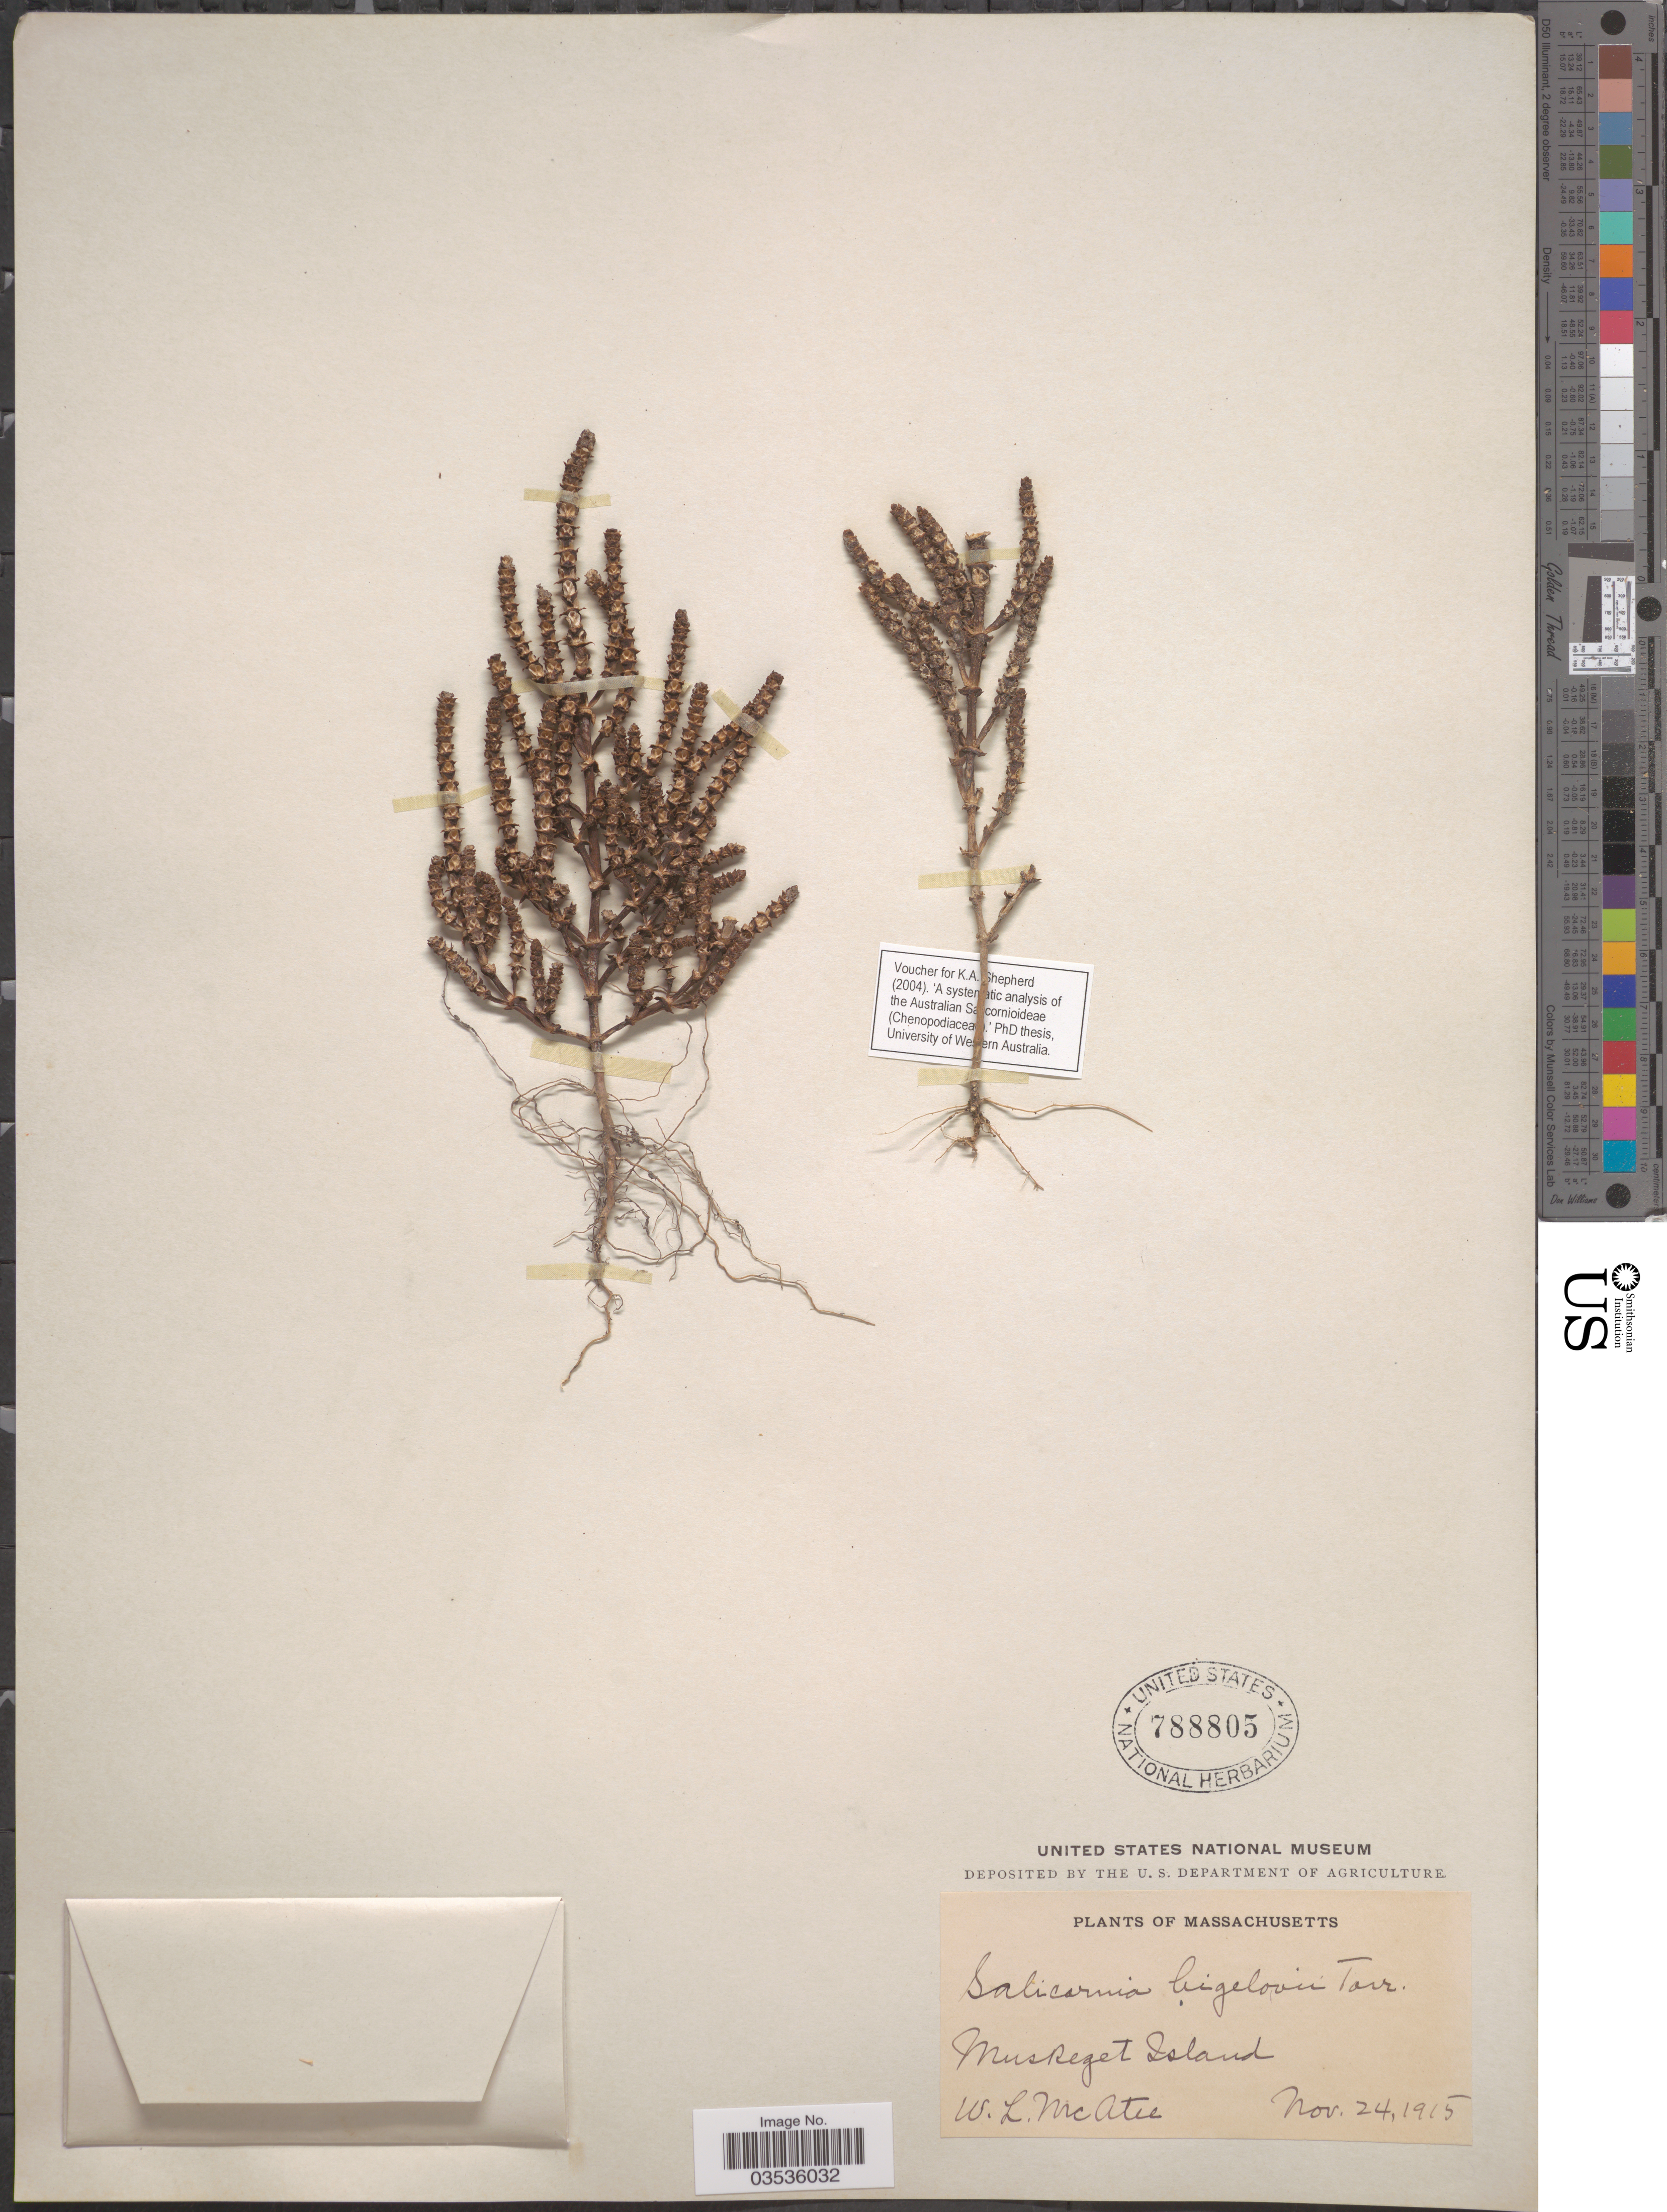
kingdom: Plantae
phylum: Tracheophyta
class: Magnoliopsida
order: Caryophyllales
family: Amaranthaceae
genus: Salicornia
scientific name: Salicornia bigelovii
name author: Torr.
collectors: W. McAtee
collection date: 1915-11-24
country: United States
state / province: Massachusetts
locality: Muskeget Island.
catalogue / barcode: US 788805